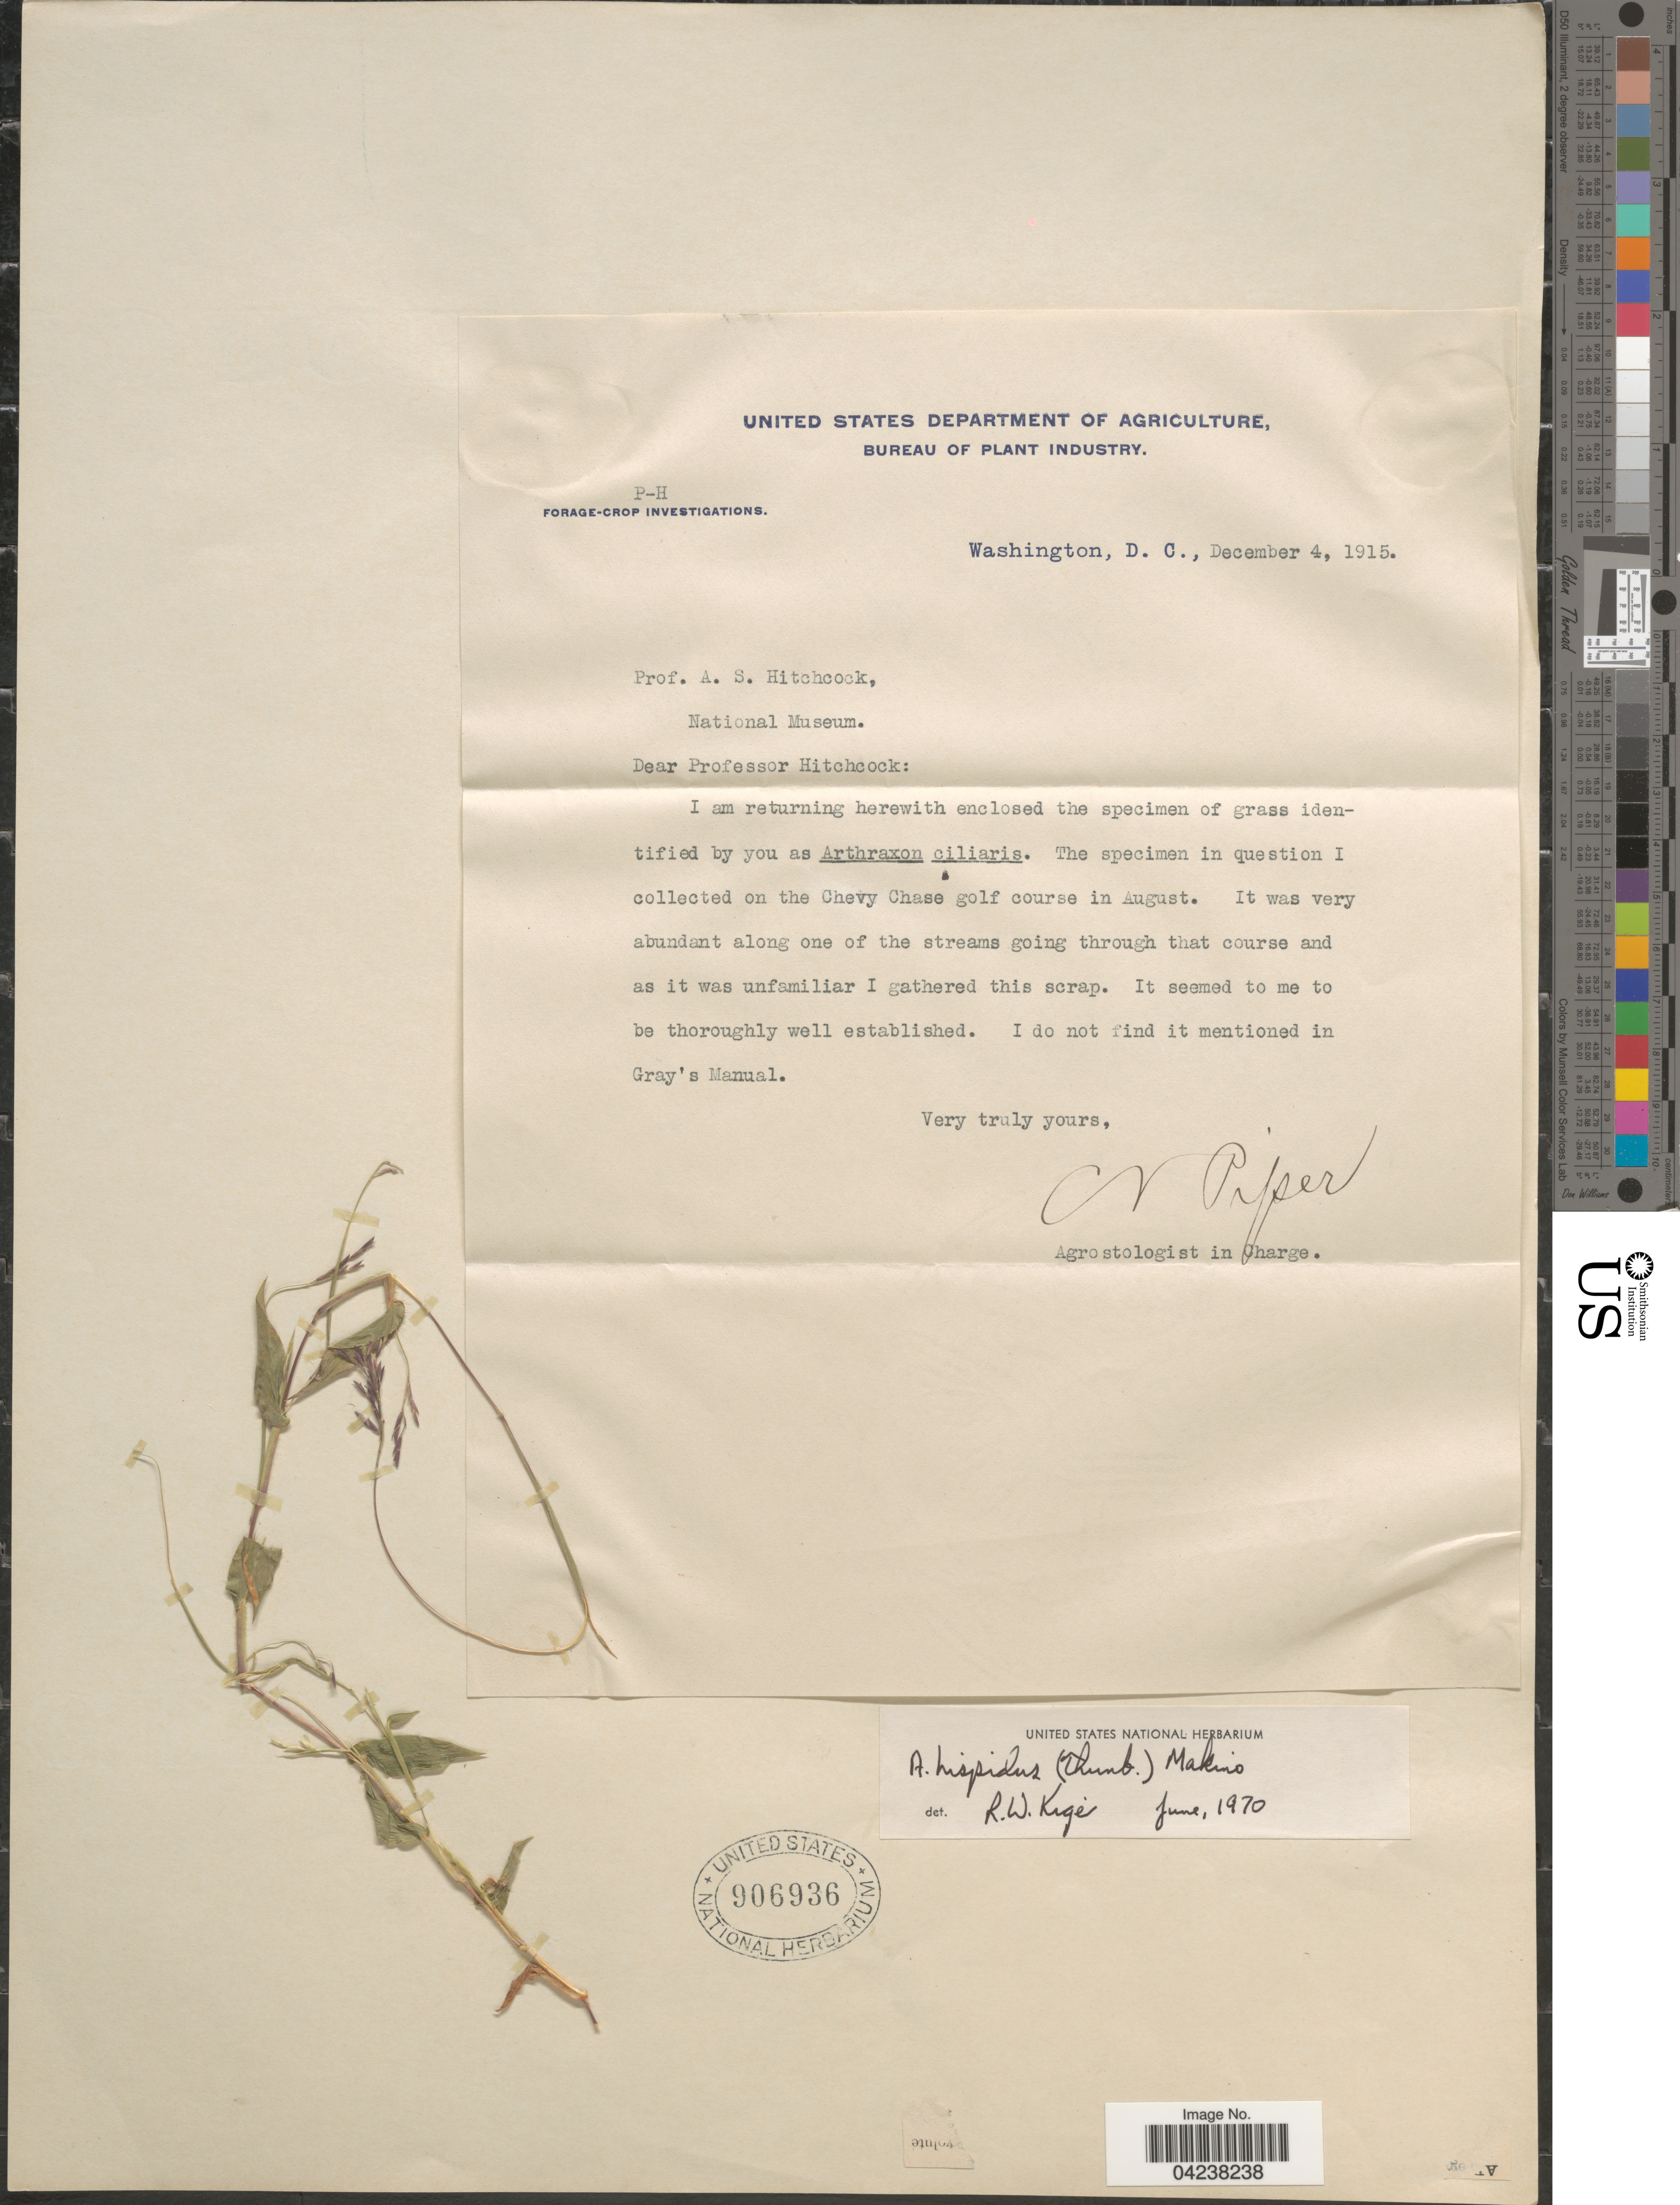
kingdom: Plantae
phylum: Tracheophyta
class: Liliopsida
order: Poales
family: Poaceae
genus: Arthraxon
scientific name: Arthraxon hispidus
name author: (Thunb.) Makino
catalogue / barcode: US 906936